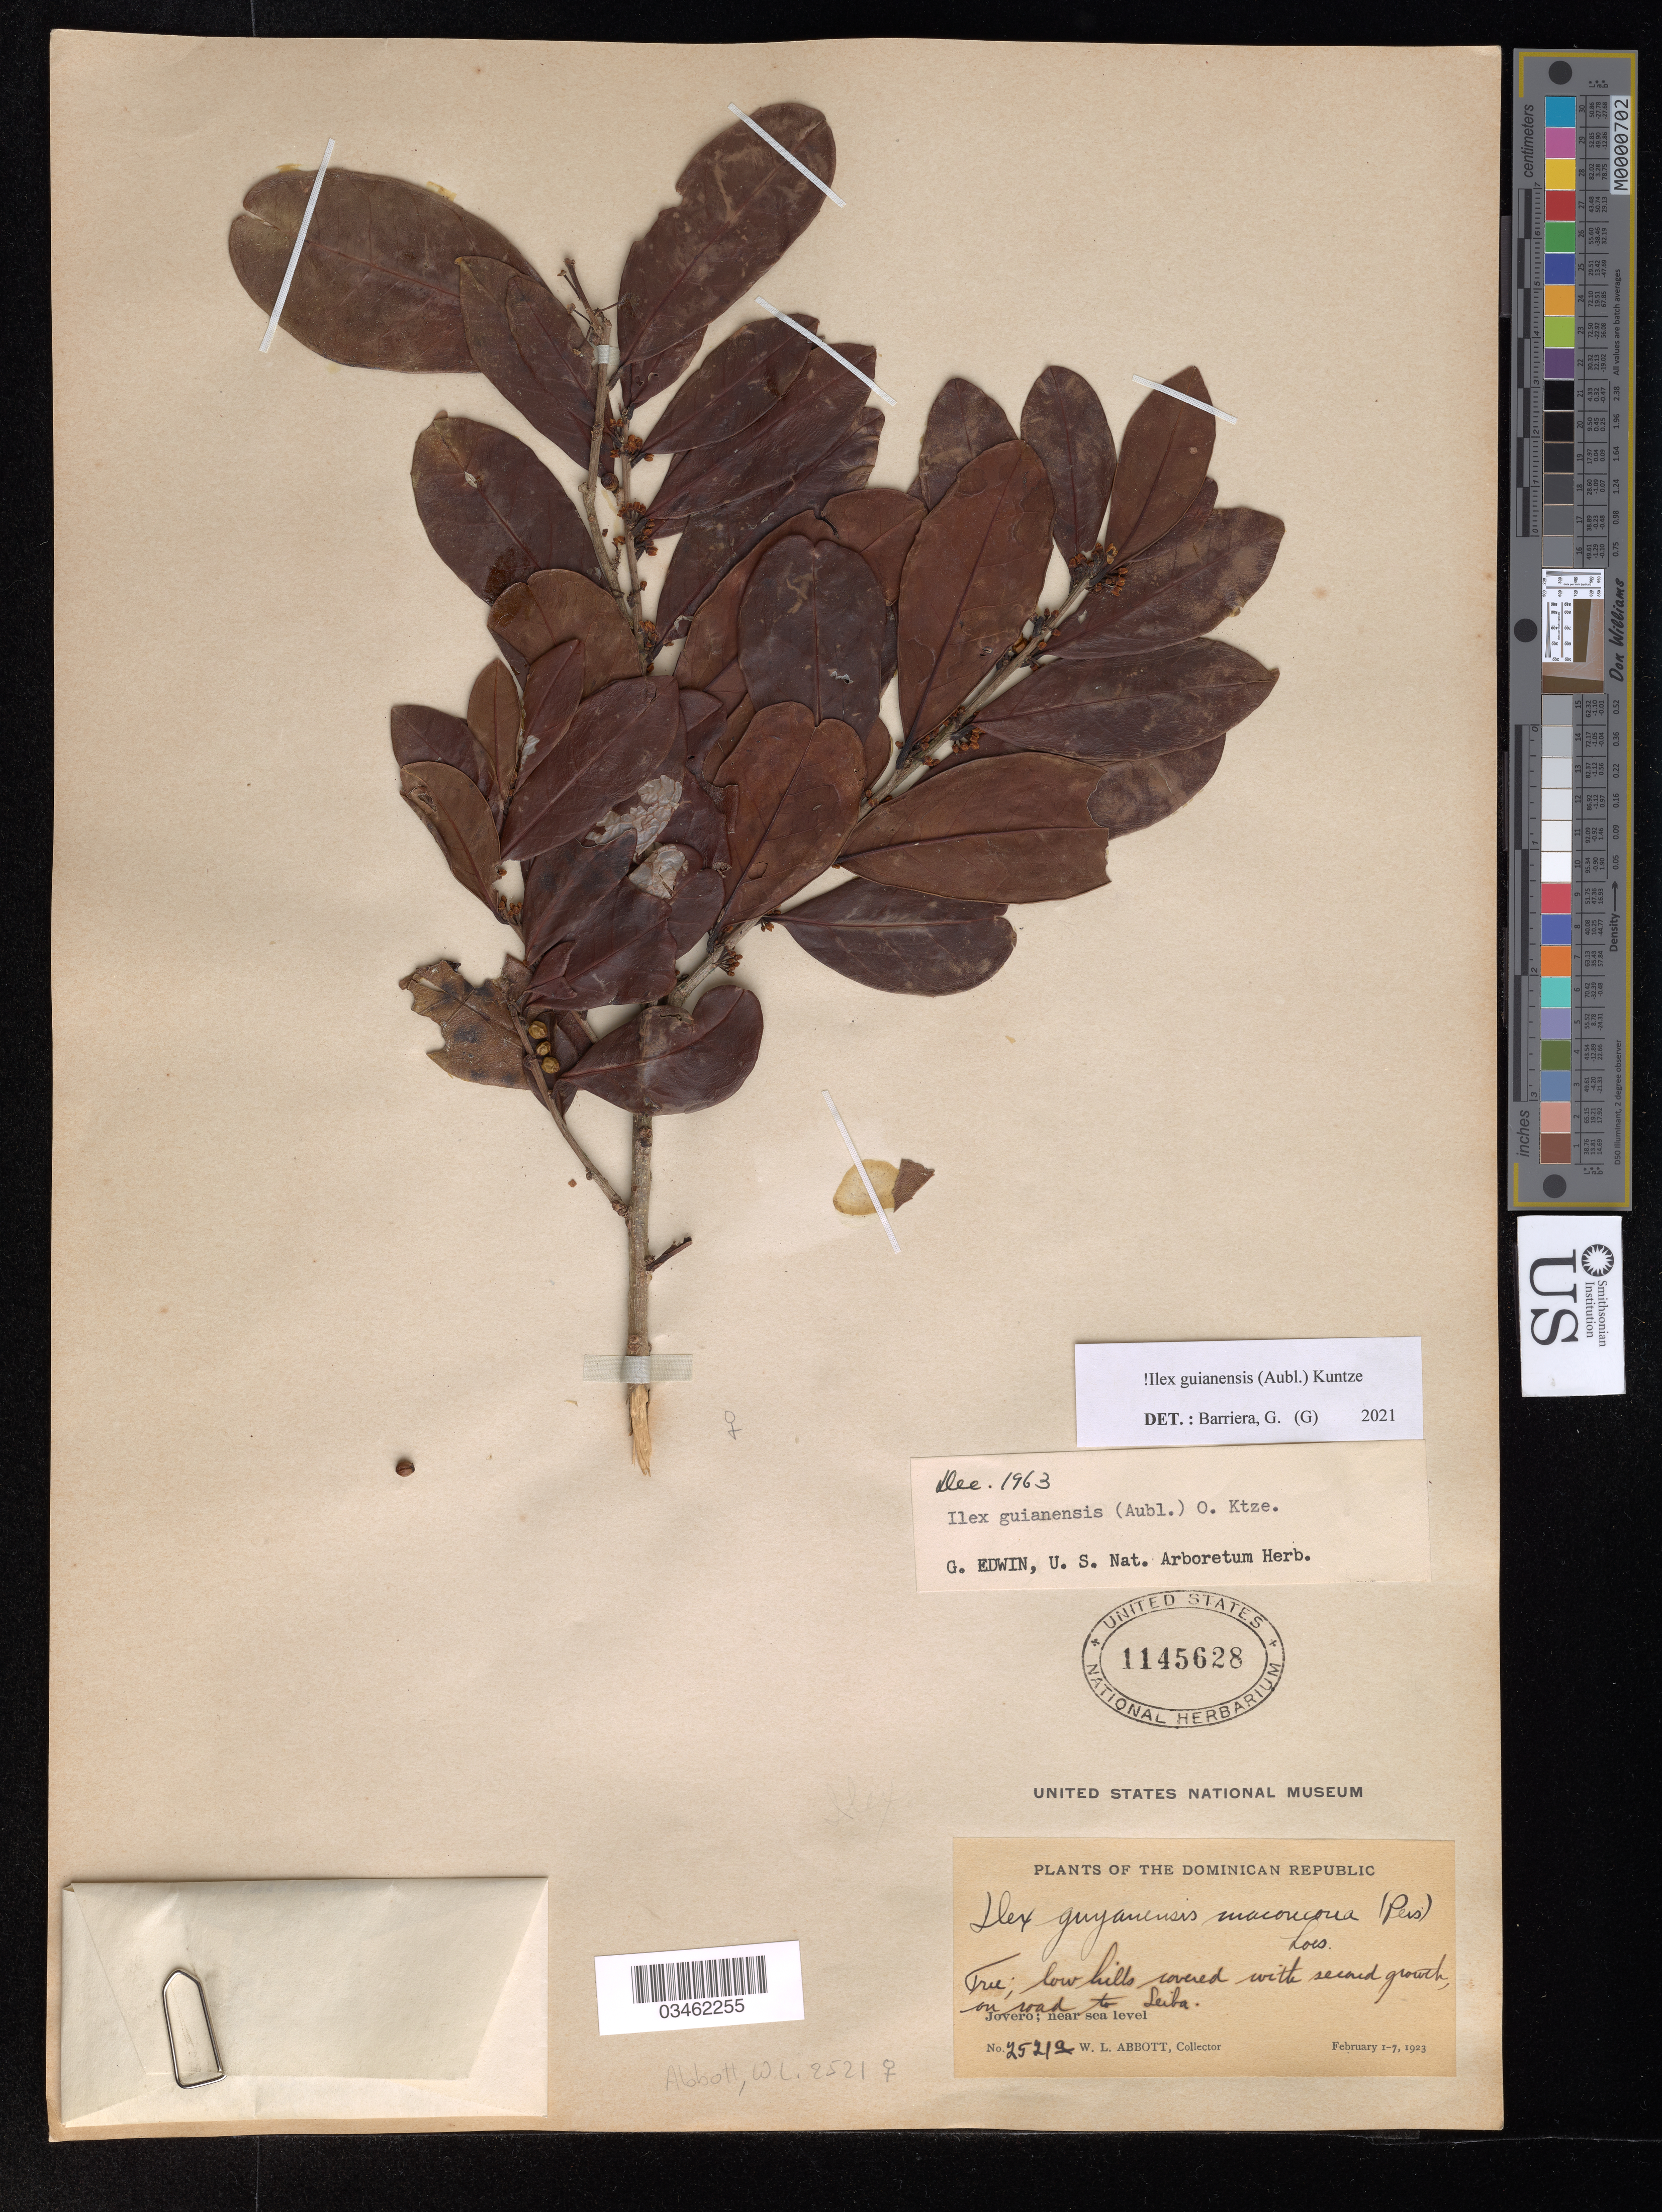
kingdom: Plantae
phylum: Tracheophyta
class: Magnoliopsida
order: Aquifoliales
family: Aquifoliaceae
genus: Ilex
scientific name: Ilex guianensis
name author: (Aubl.) Kuntze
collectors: W. L. Abbott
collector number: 2521a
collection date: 1923-02-01/1923-02-07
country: Dominican Republic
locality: On road to Seiba. Jovero.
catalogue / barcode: US 1145628